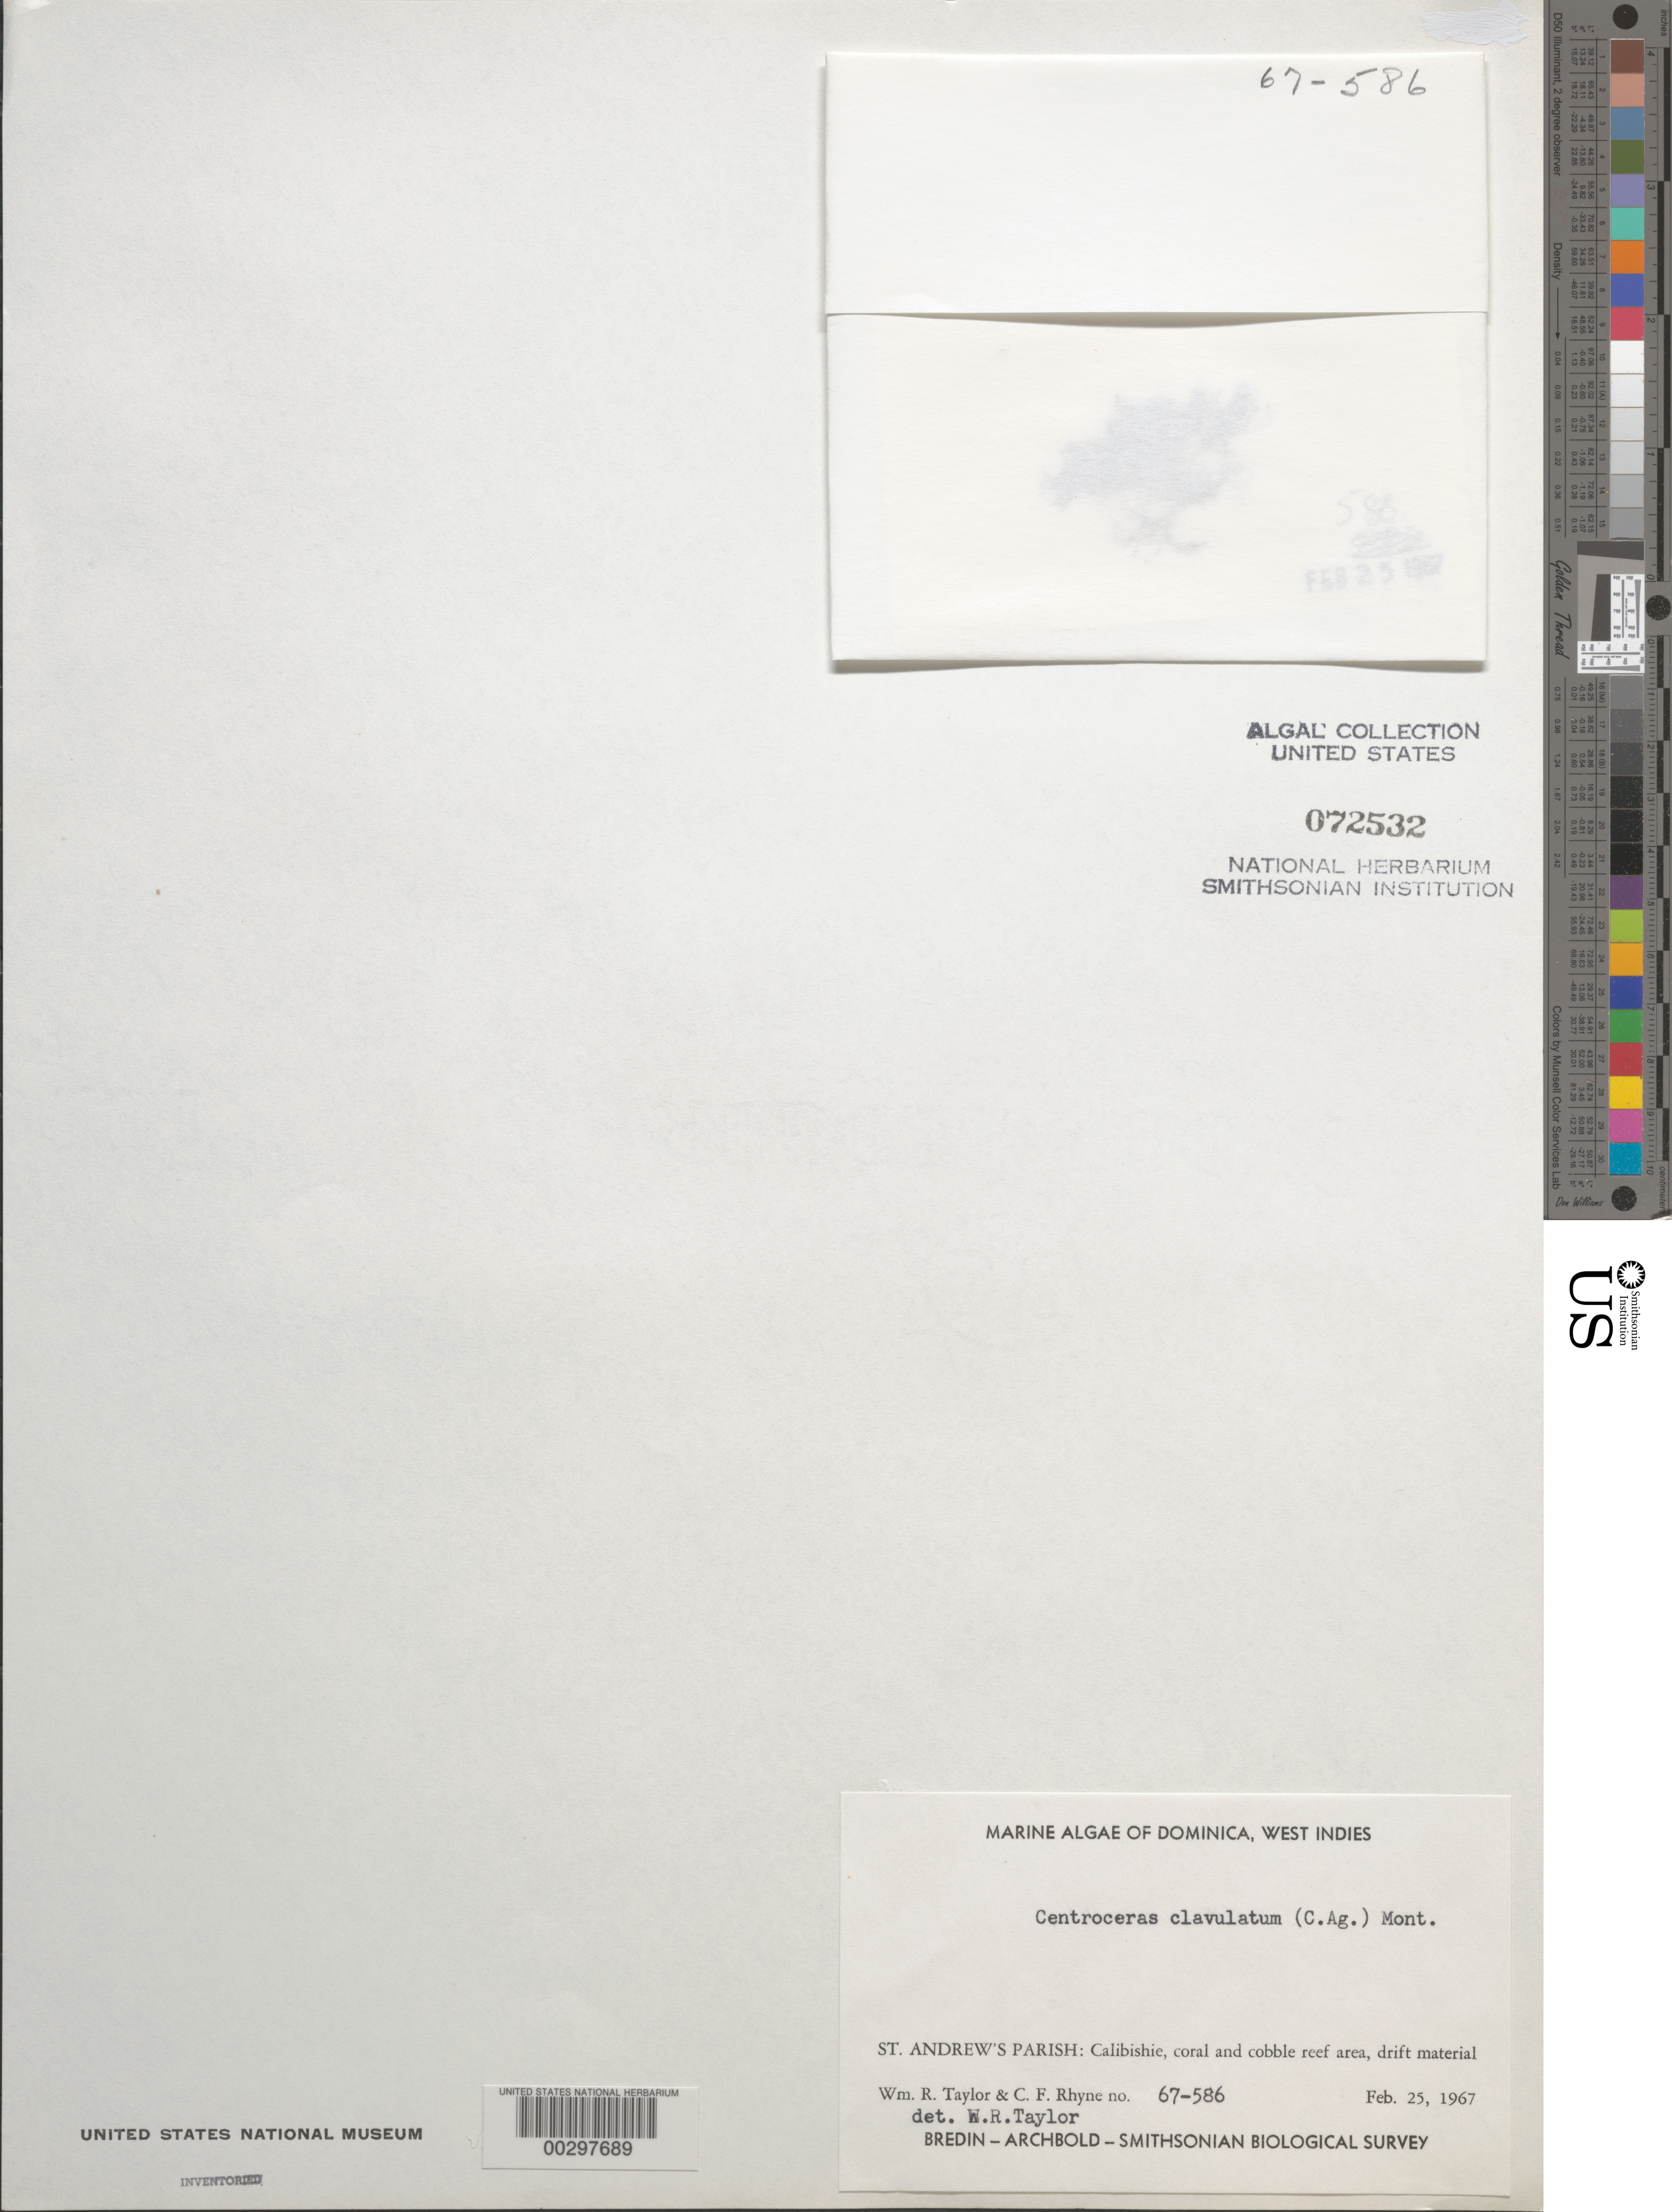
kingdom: Plantae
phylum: Rhodophyta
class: Florideophyceae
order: Ceramiales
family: Ceramiaceae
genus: Centroceras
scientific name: Centroceras clavulatum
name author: (C. Agardh) Mont.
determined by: Taylor, William R.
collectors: W. R. Taylor & C. Rhyne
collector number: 67-586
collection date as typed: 25 Feb 1967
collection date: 1967-02-25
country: Dominica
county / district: St. Andrew's Parish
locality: Calibishie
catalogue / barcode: US 72532